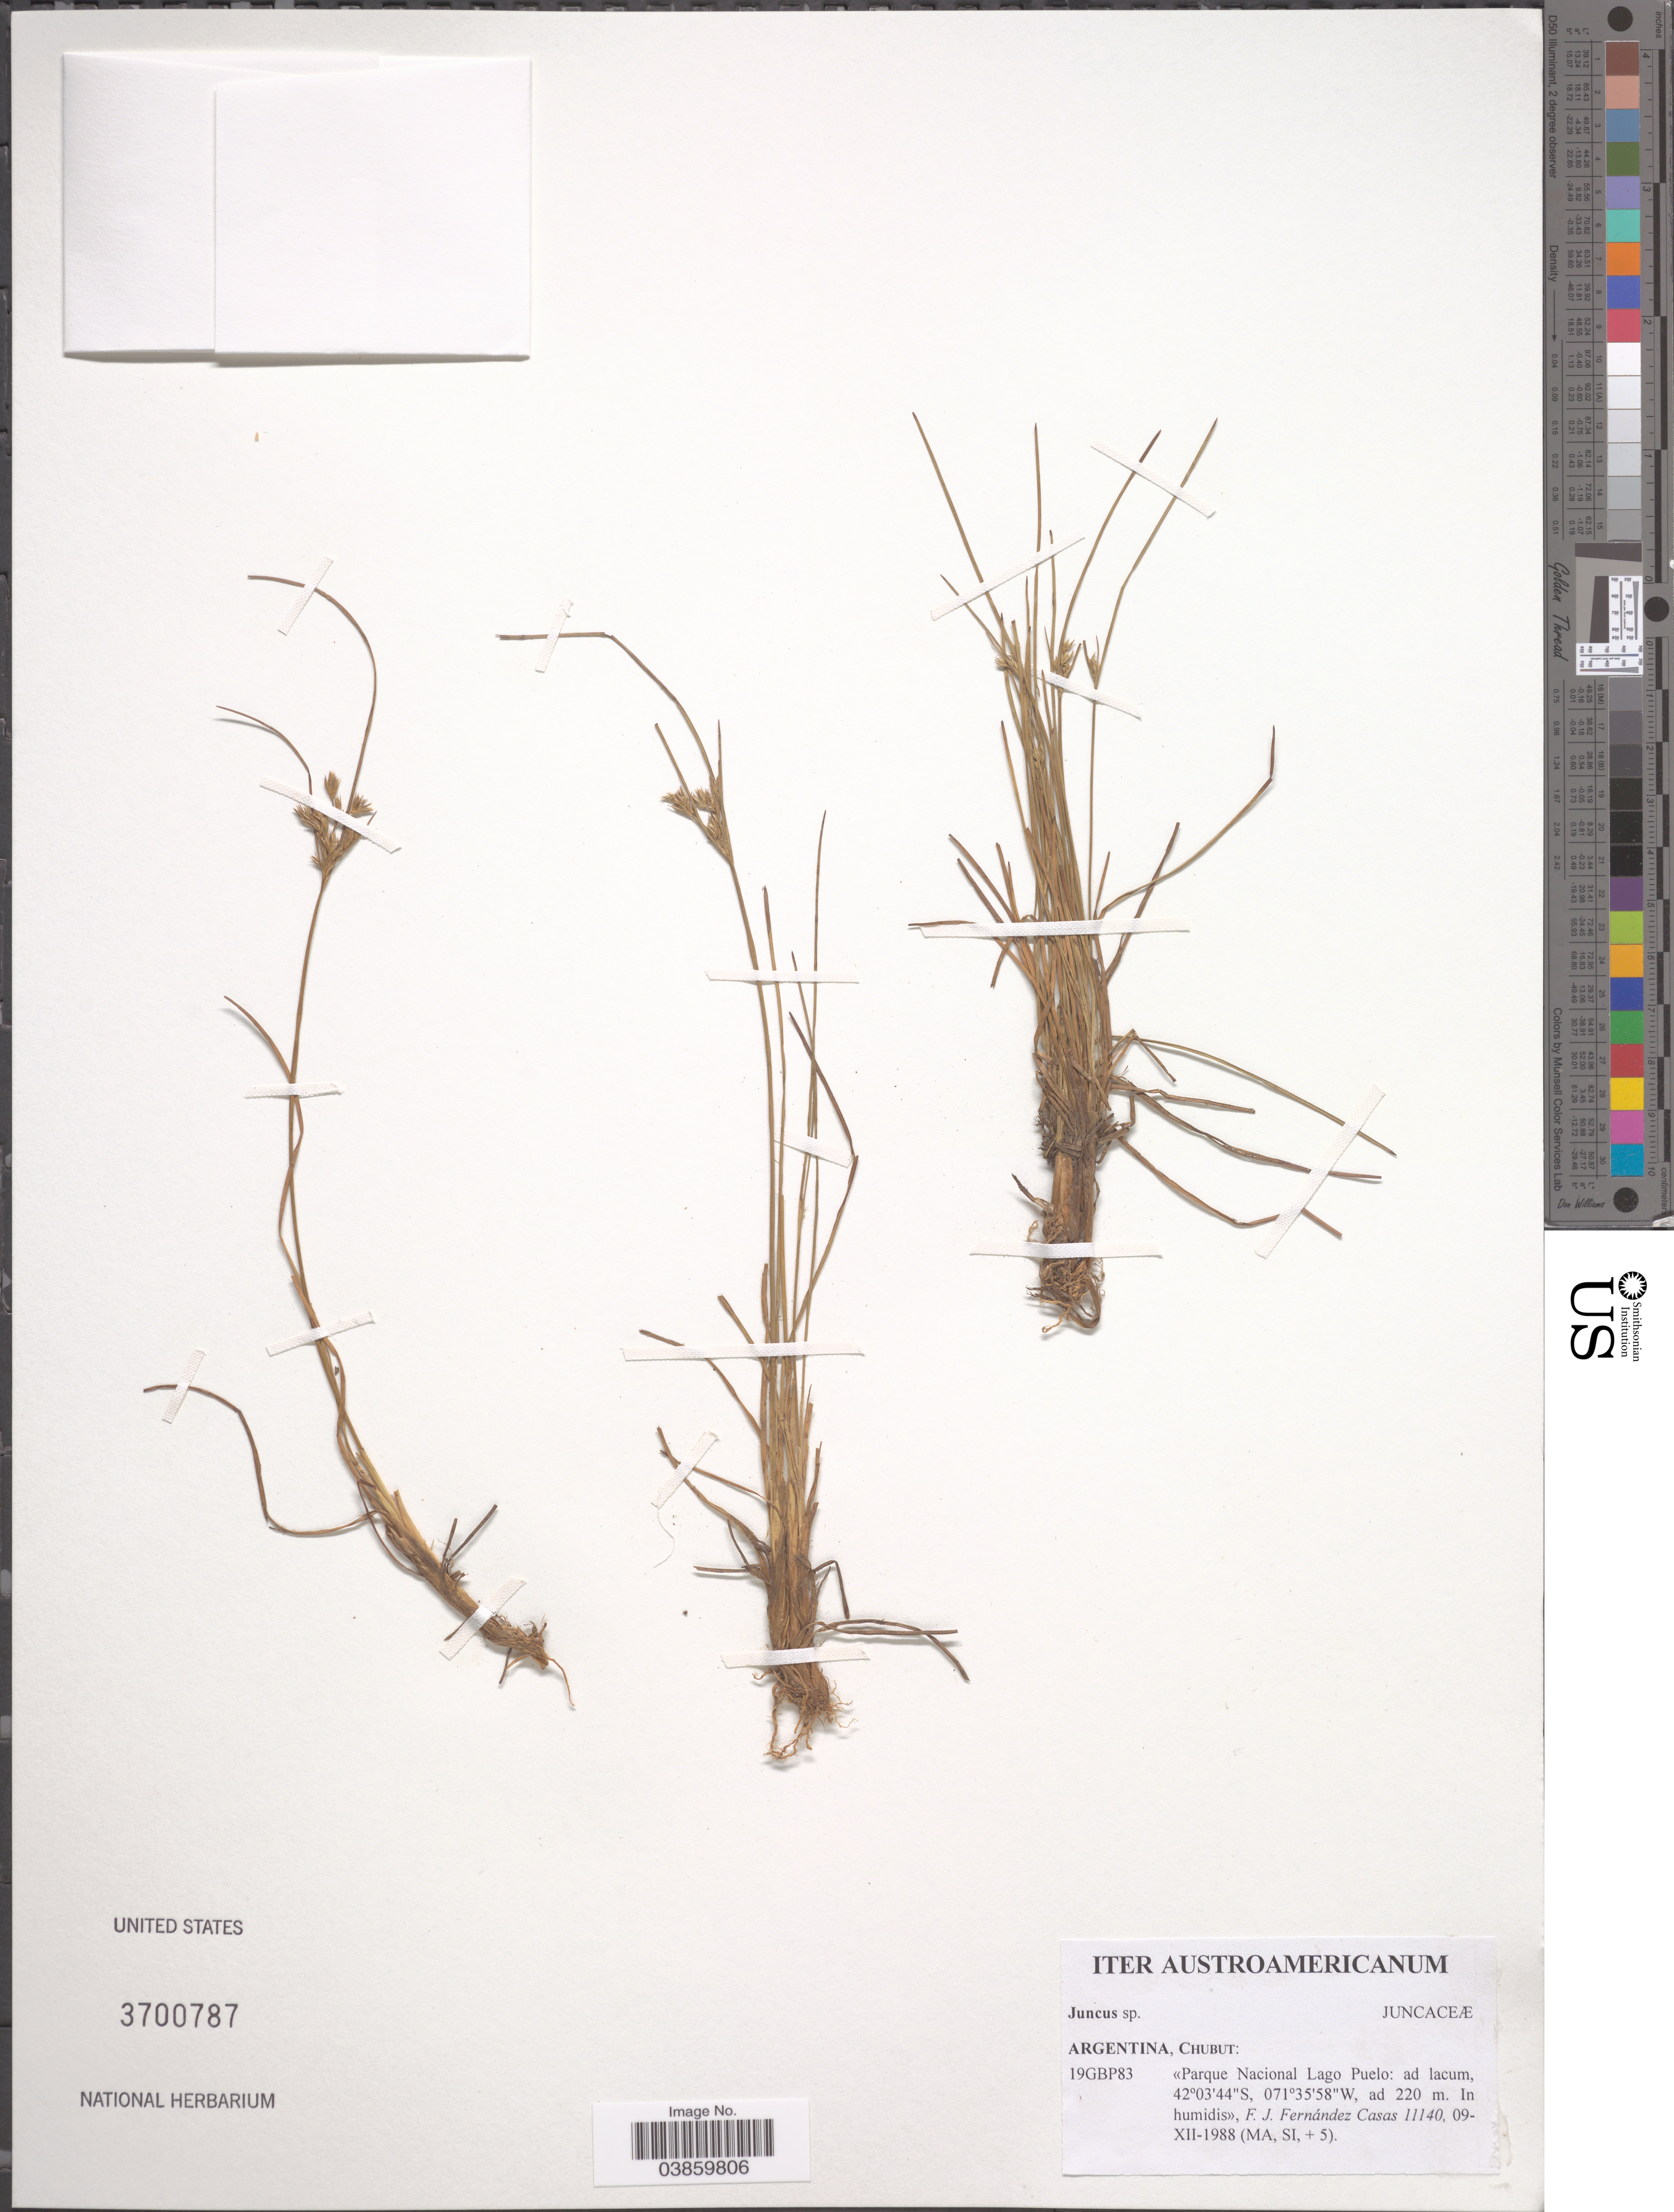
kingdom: Plantae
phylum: Tracheophyta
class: Liliopsida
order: Poales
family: Juncaceae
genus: Juncus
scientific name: Juncus sp.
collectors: F. Fernandez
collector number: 11140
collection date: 1988-12-09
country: Argentina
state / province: Chubut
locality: Iter Austroamericanum [unsure placement] 19GBP83 [unsure placement] Parque Nacional Lago Puelo: ad lacum, In humidis.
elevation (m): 220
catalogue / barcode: US 3700787